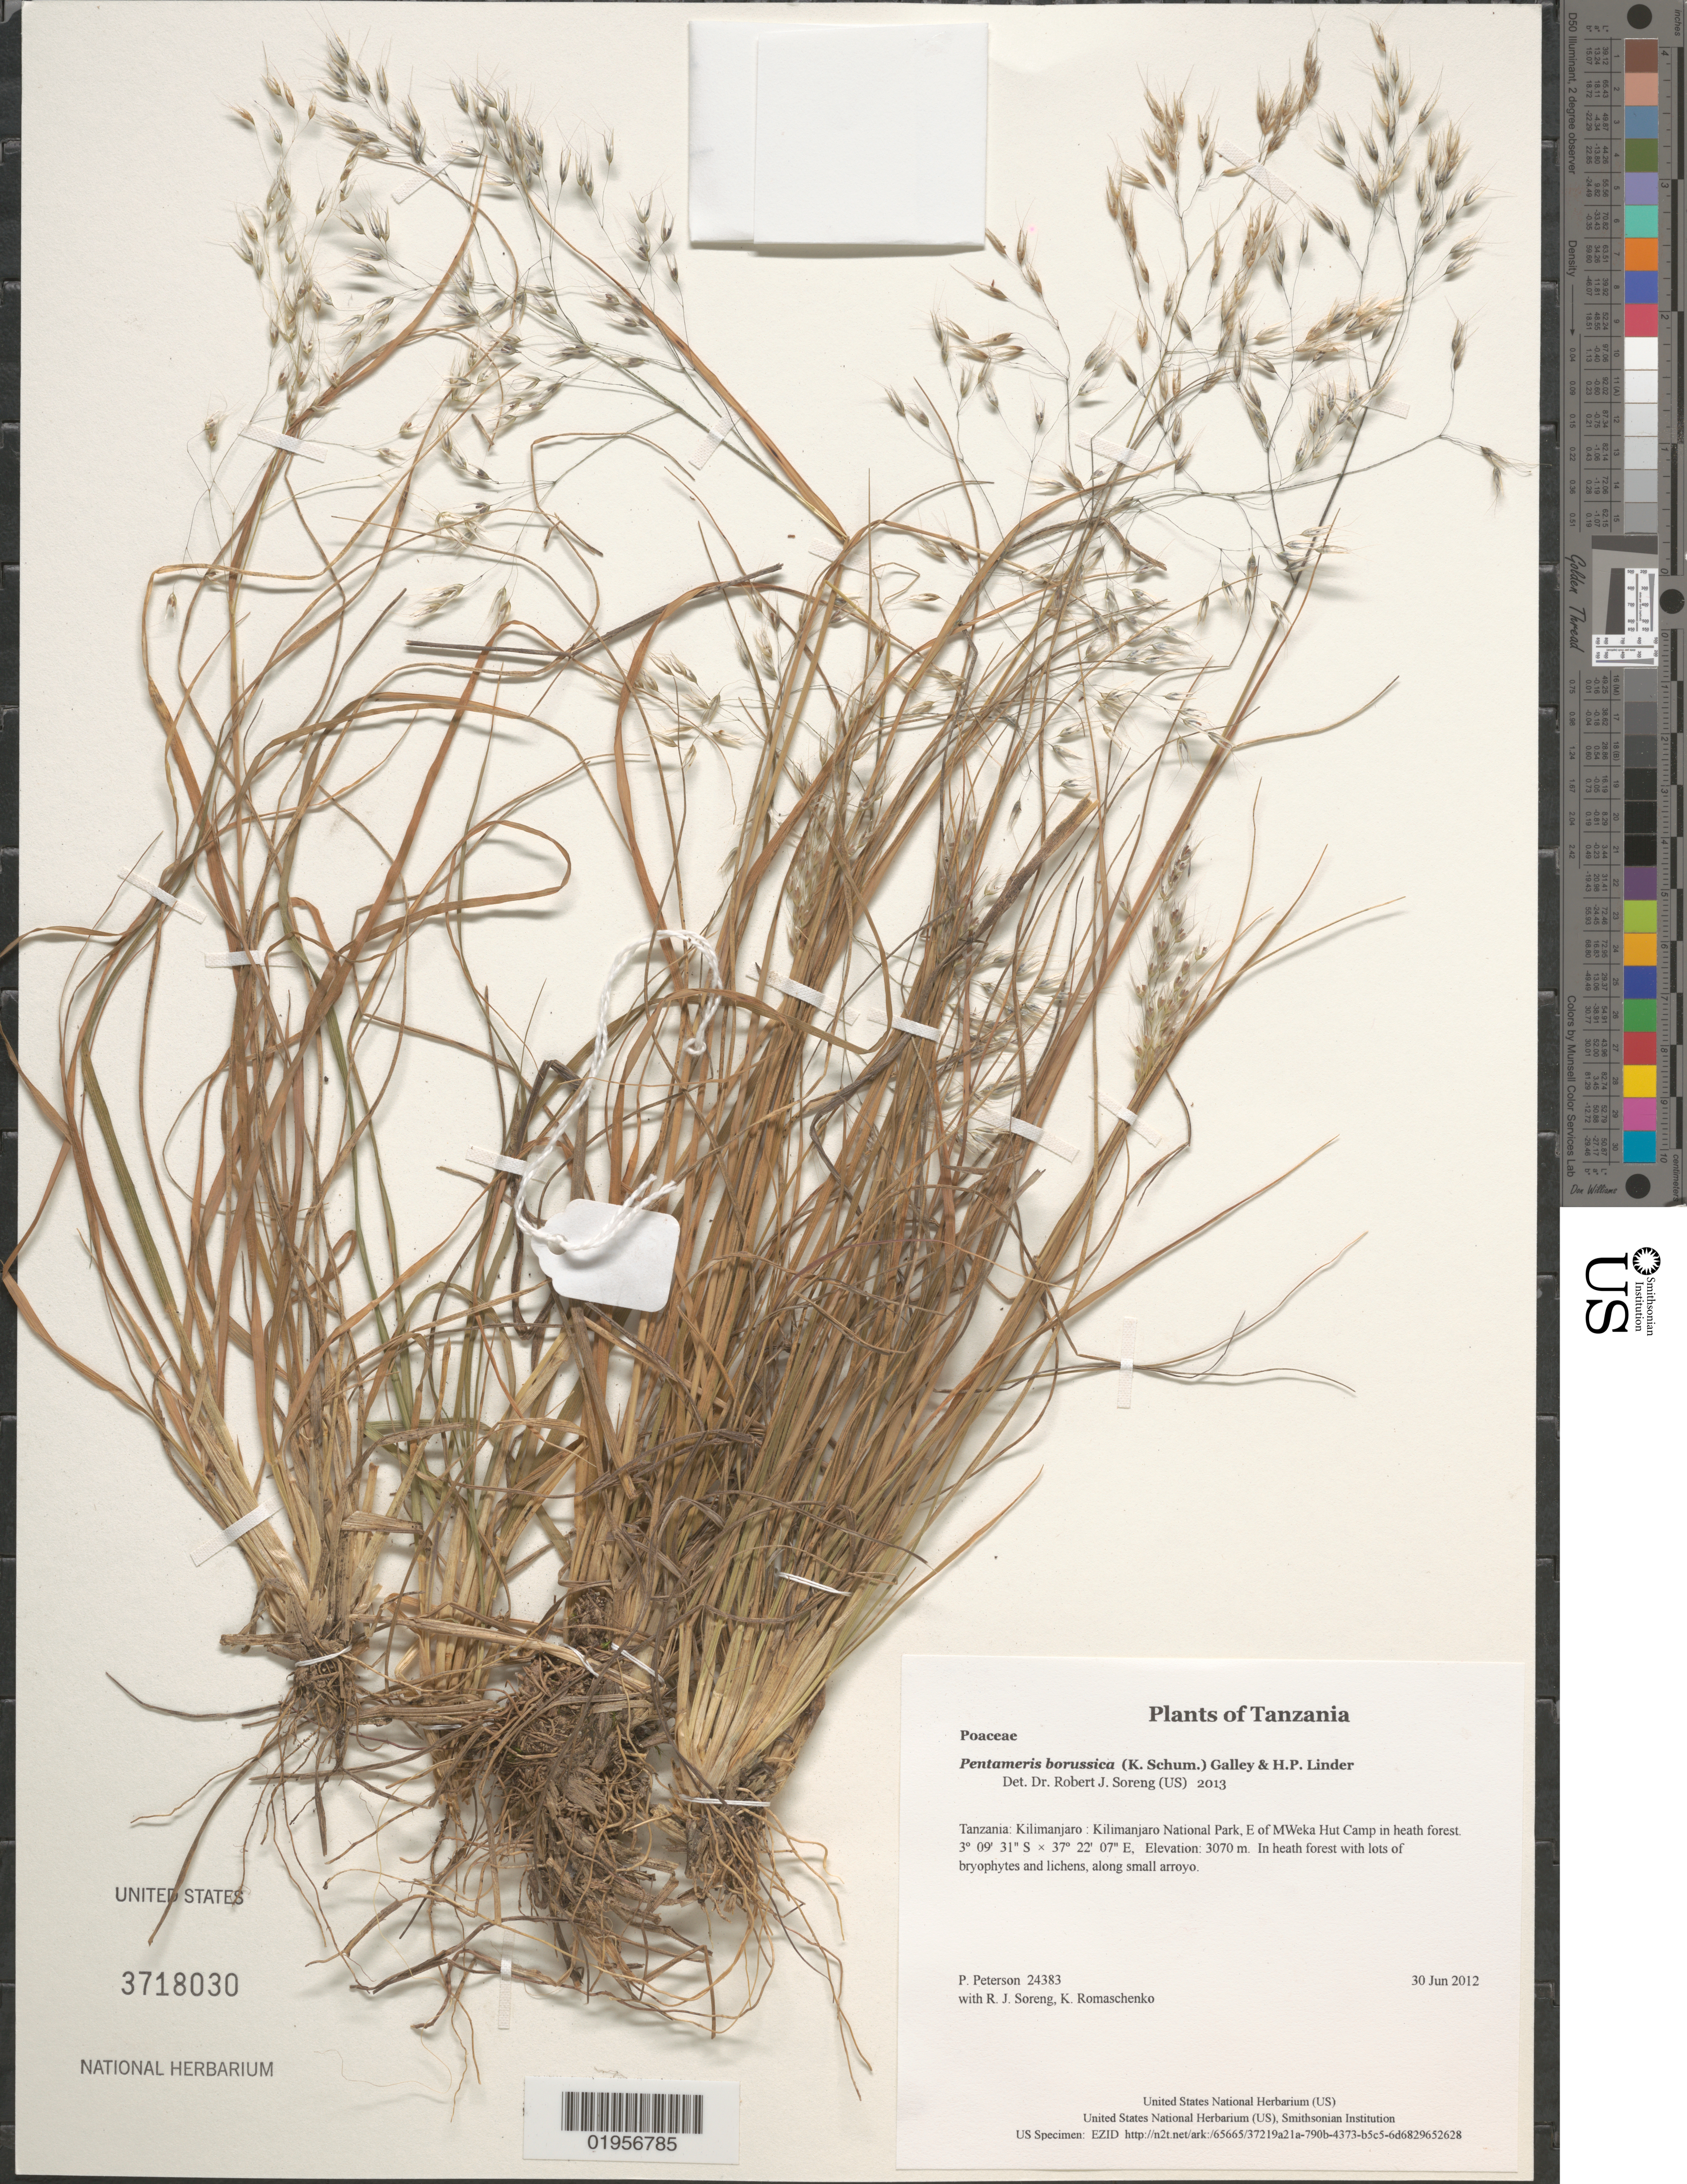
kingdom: Plantae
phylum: Tracheophyta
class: Liliopsida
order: Poales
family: Poaceae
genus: Pentameris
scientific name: Pentameris borussica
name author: (K. Schum.) Galley & H.P. Linder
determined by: Soreng, Robert J., Research Associate (BOT), Smithsonian Institution - National Museum of Natural History (UNITED STATES)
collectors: P. M. Peterson, R. J. Soreng & K. Romaschenko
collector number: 24383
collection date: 2012-06-30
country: Tanzania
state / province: Kilimanjaro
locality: Kilimanjaro National Park, E of MWeka Hut Camp in heath forest.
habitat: In heath forest with lots of bryophytes and lichens, along small arroyo.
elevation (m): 3070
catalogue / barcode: US 3718030